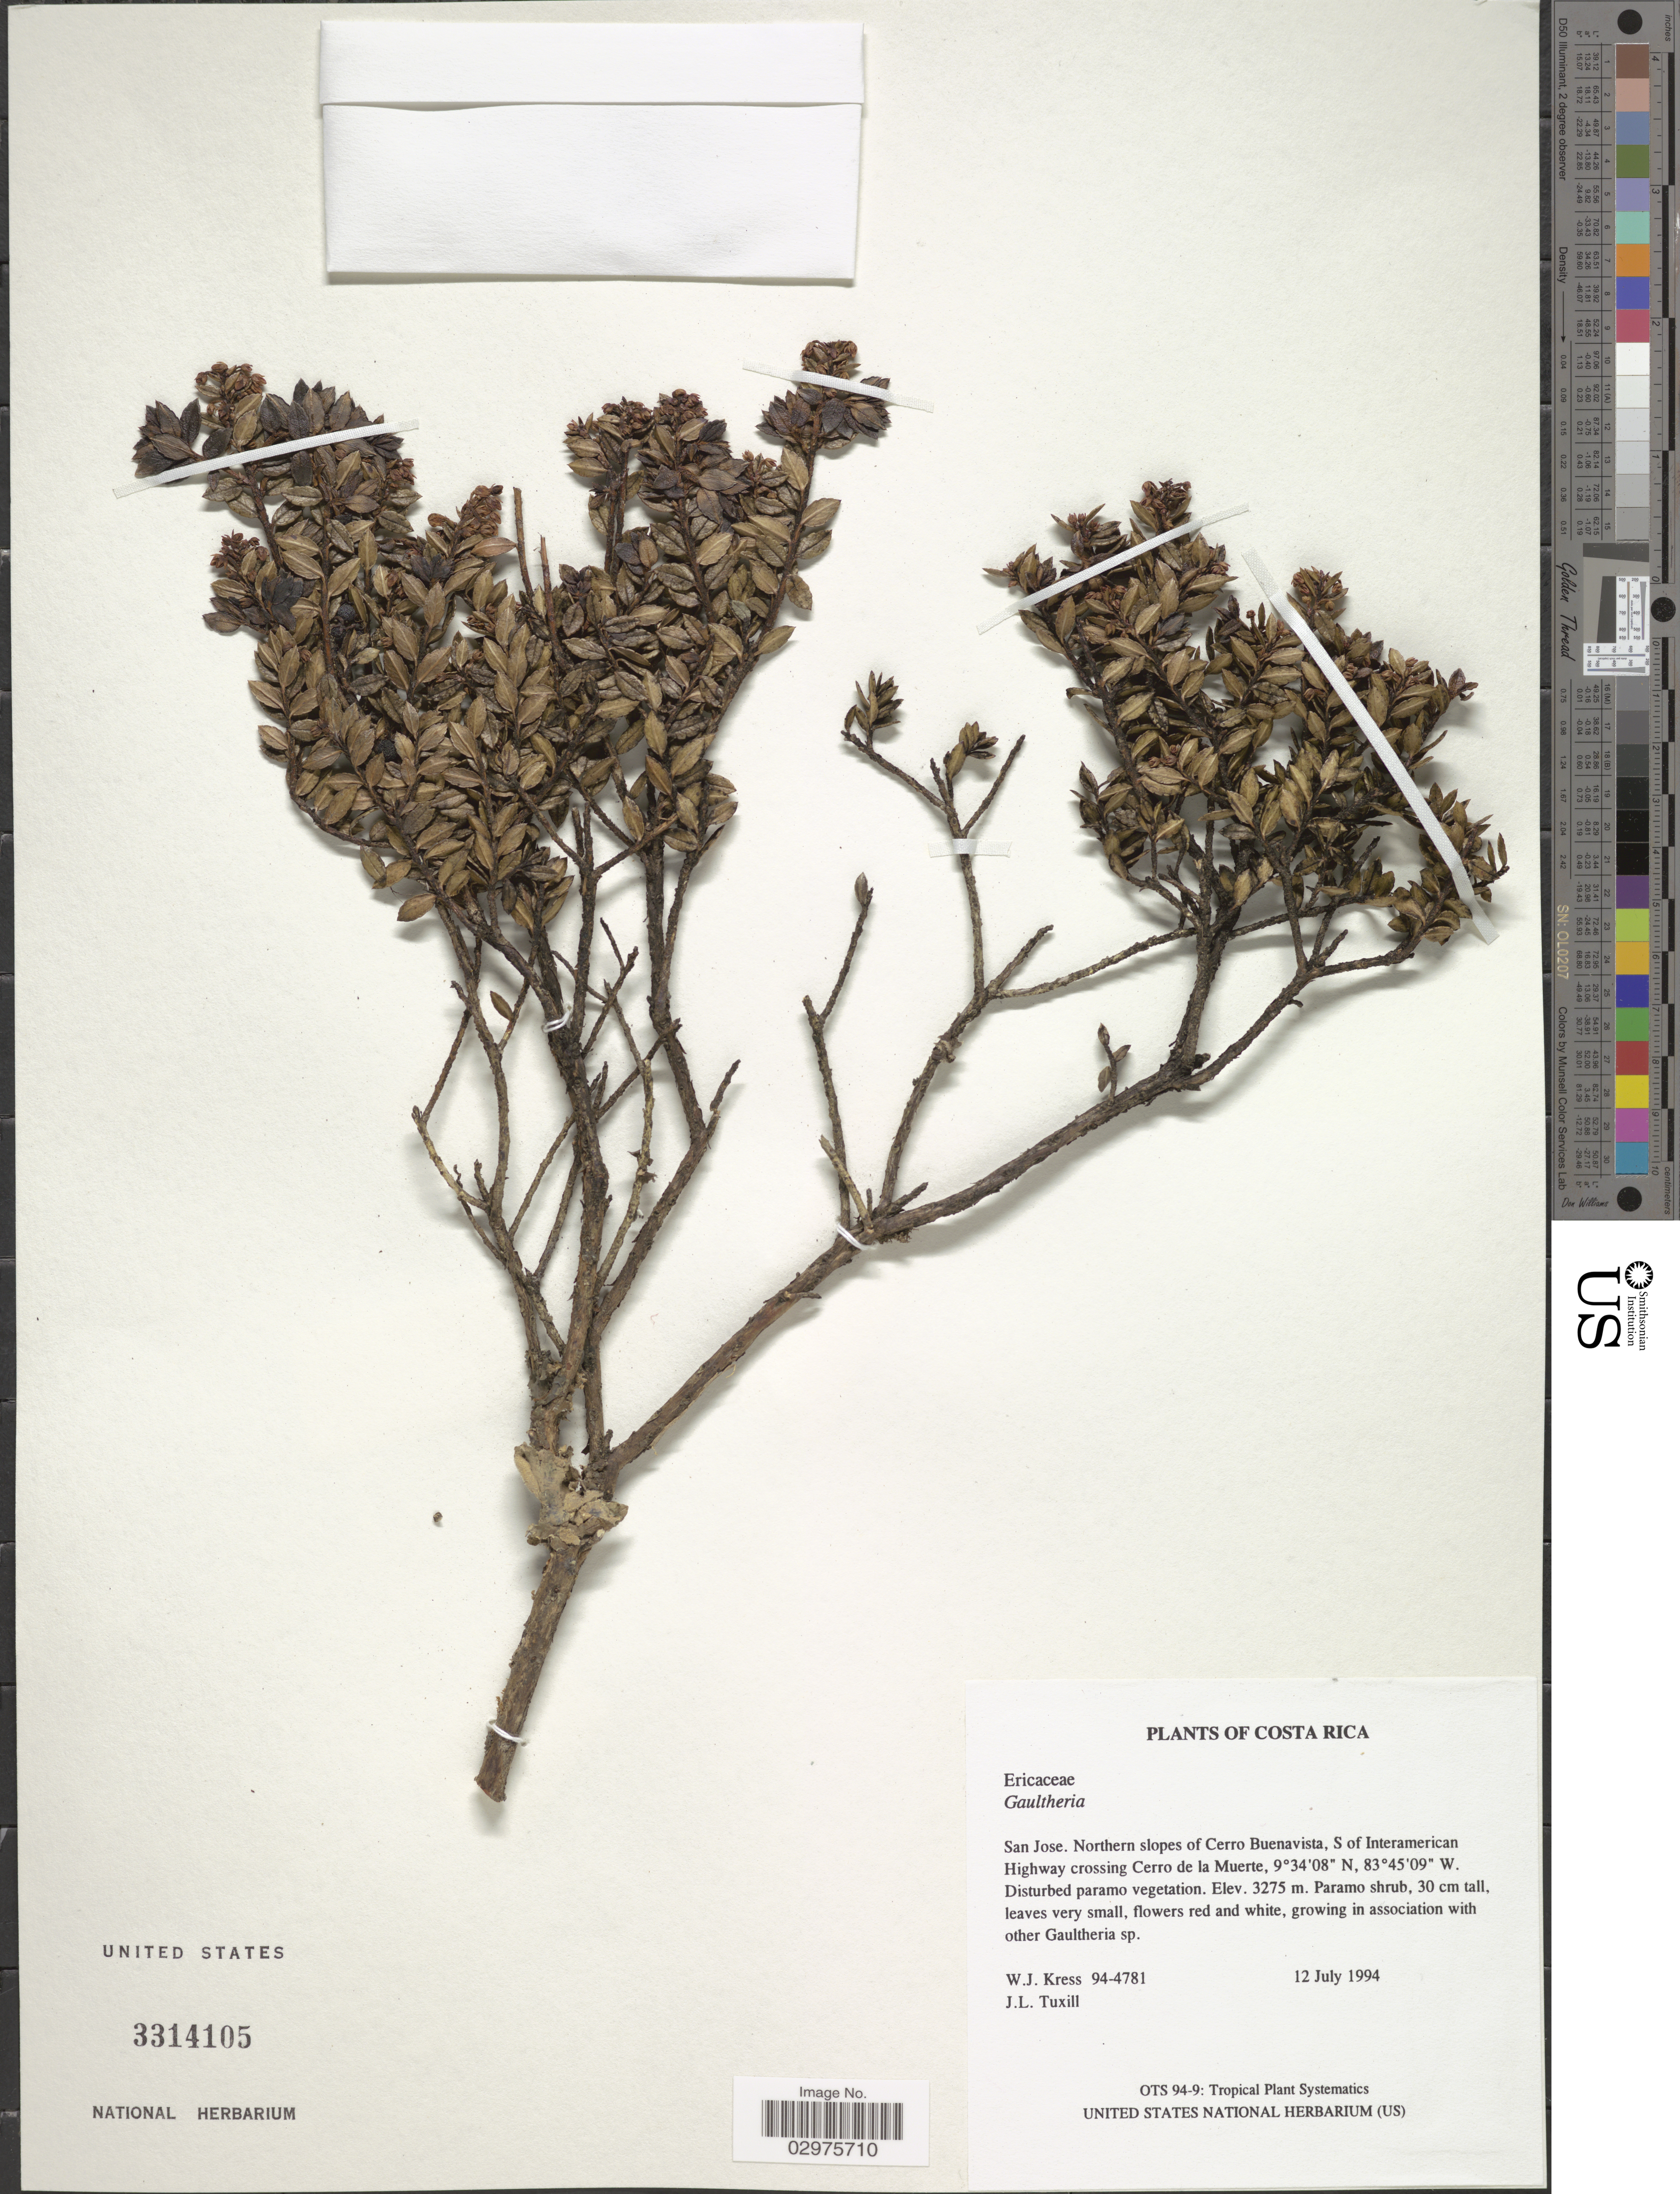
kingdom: Plantae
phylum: Tracheophyta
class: Magnoliopsida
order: Ericales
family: Ericaceae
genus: Gaultheria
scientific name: Gaultheria sp.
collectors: W. J. Kress & J. L. Tuxill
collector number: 94-4781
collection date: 1994-07-12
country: Costa Rica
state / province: San José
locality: Northern slopes of Cerro Buenavista, S of Interamerican Highway crossing Cerro de la Muerte.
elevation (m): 3275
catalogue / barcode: US 3314105